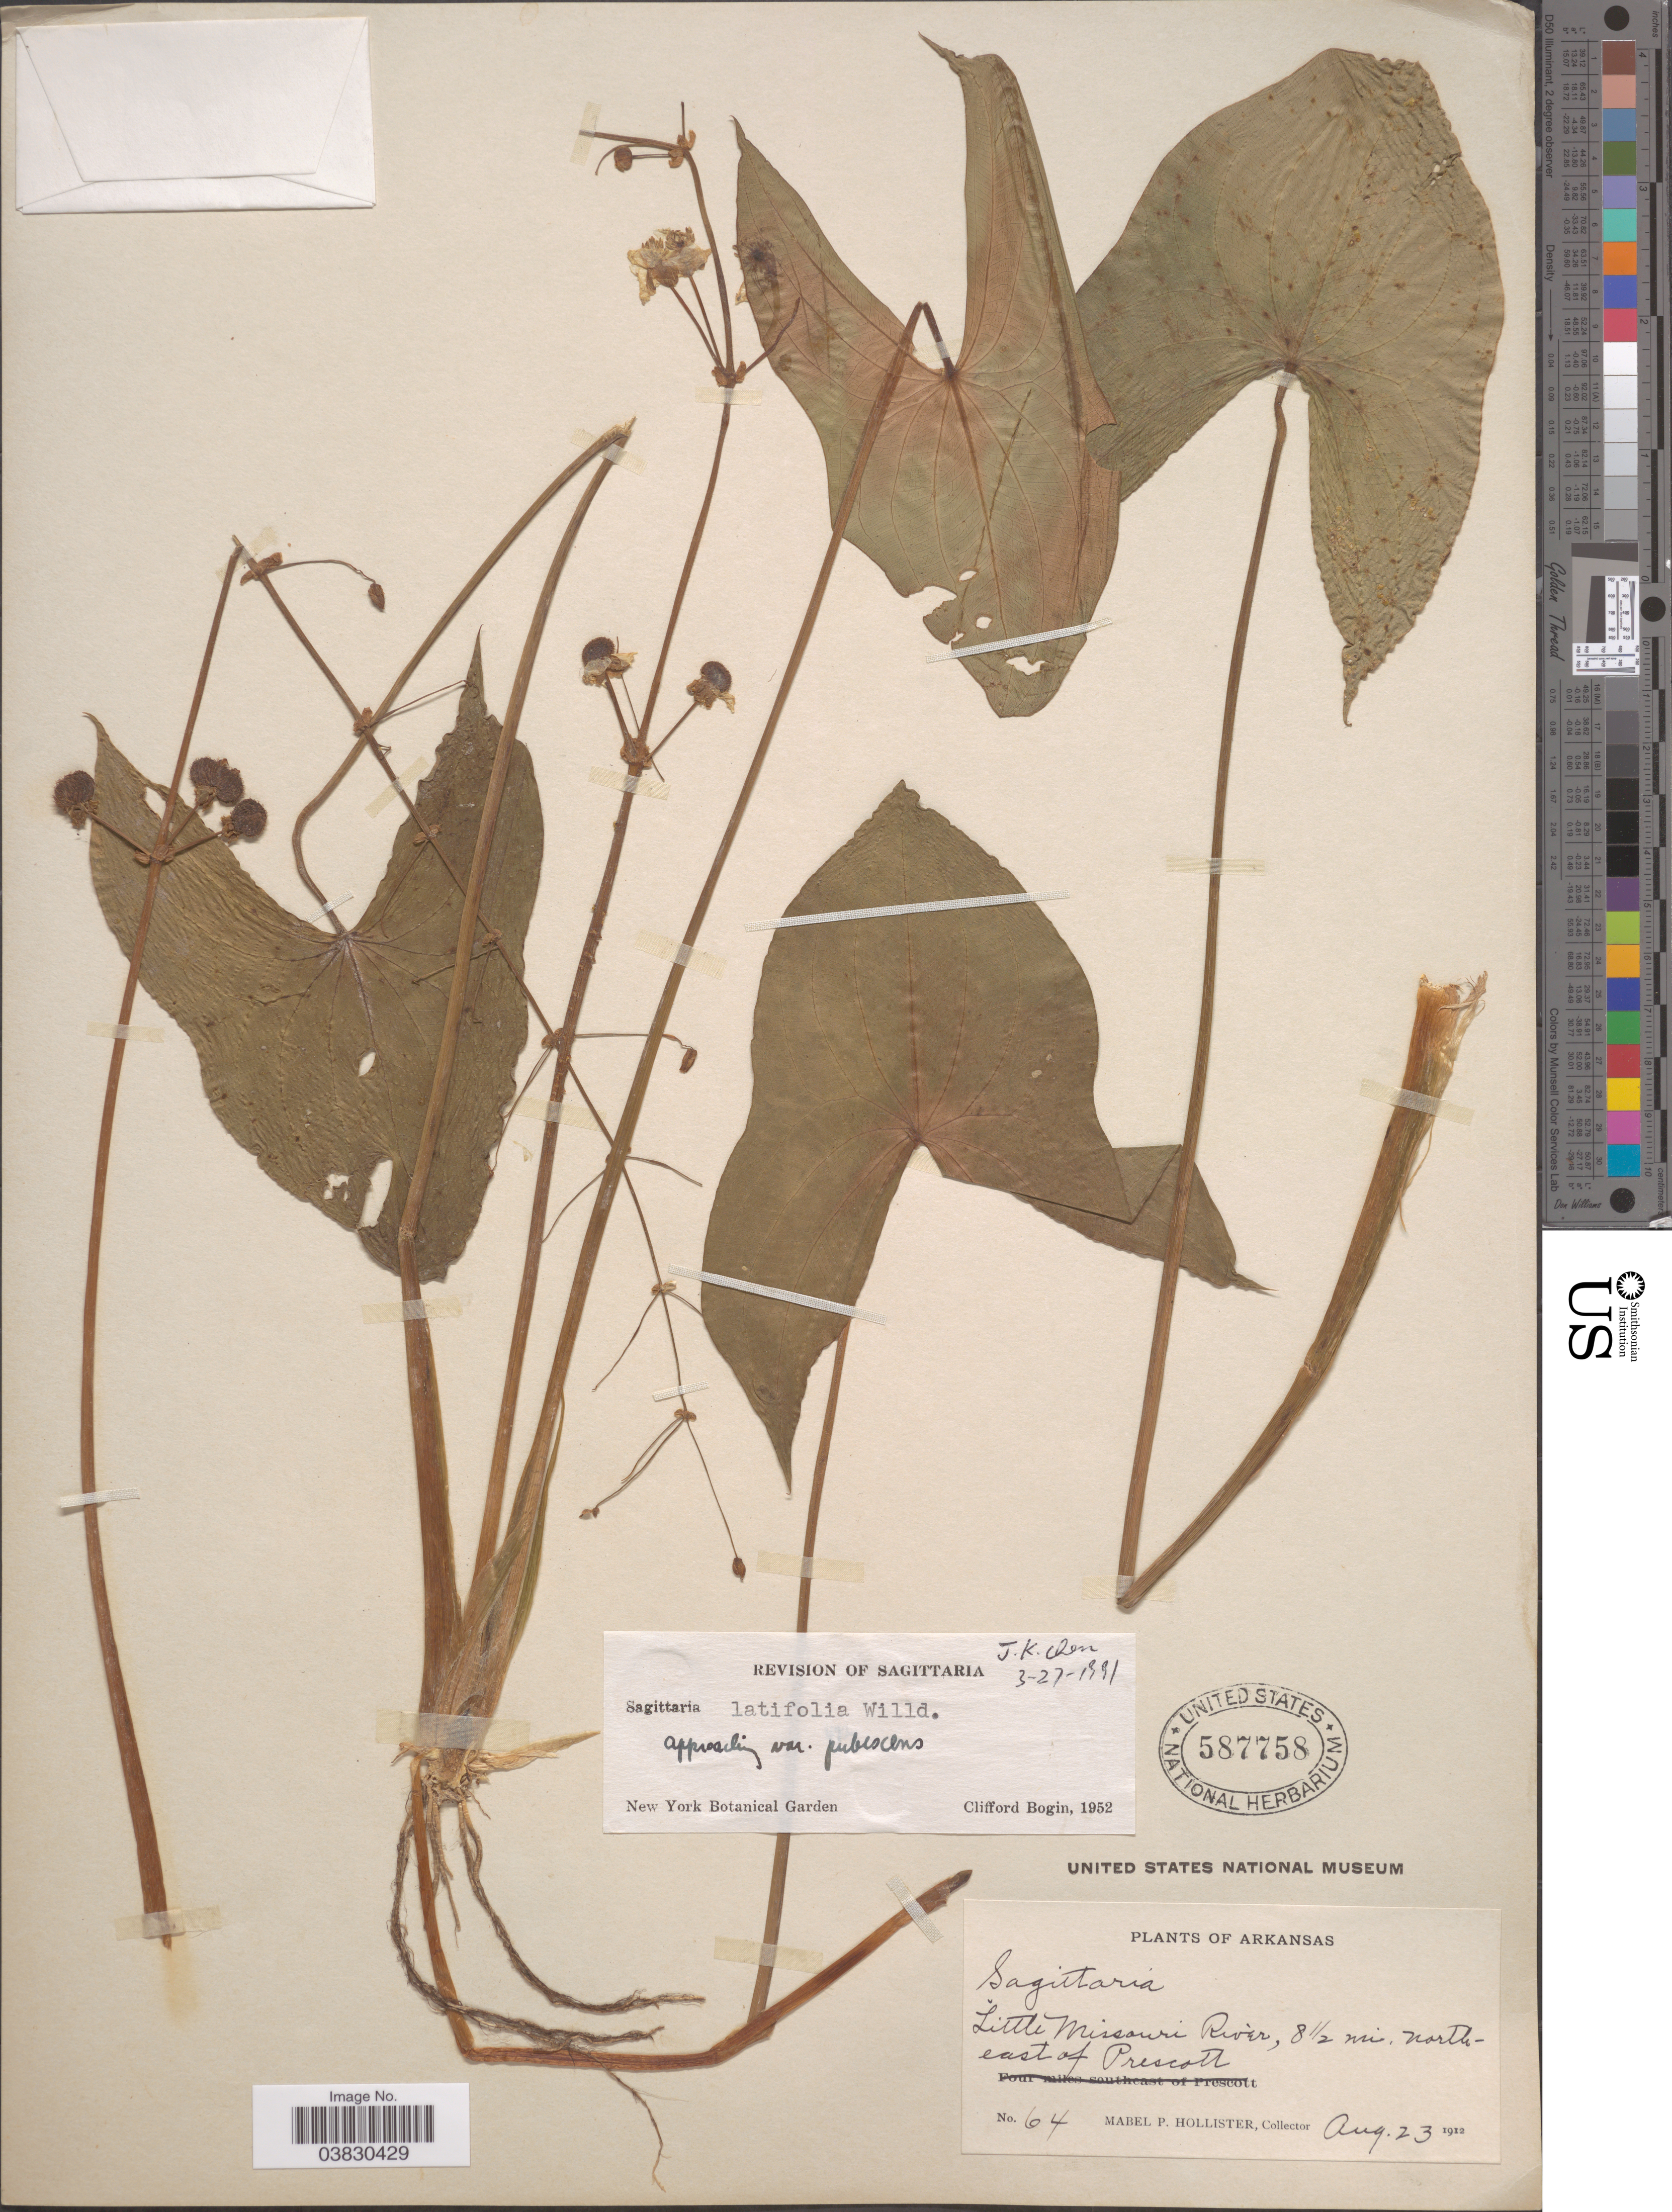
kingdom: Plantae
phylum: Tracheophyta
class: Liliopsida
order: Alismatales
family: Alismataceae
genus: Sagittaria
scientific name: Sagittaria latifolia var. pubescens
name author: (Muhl.) J.G. Sm.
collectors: M. Hollister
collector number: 64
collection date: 1912-08-23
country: United States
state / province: Arkansas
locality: Little Missouri River, 8½ mi. north-east of Prescott.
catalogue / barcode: US 587758